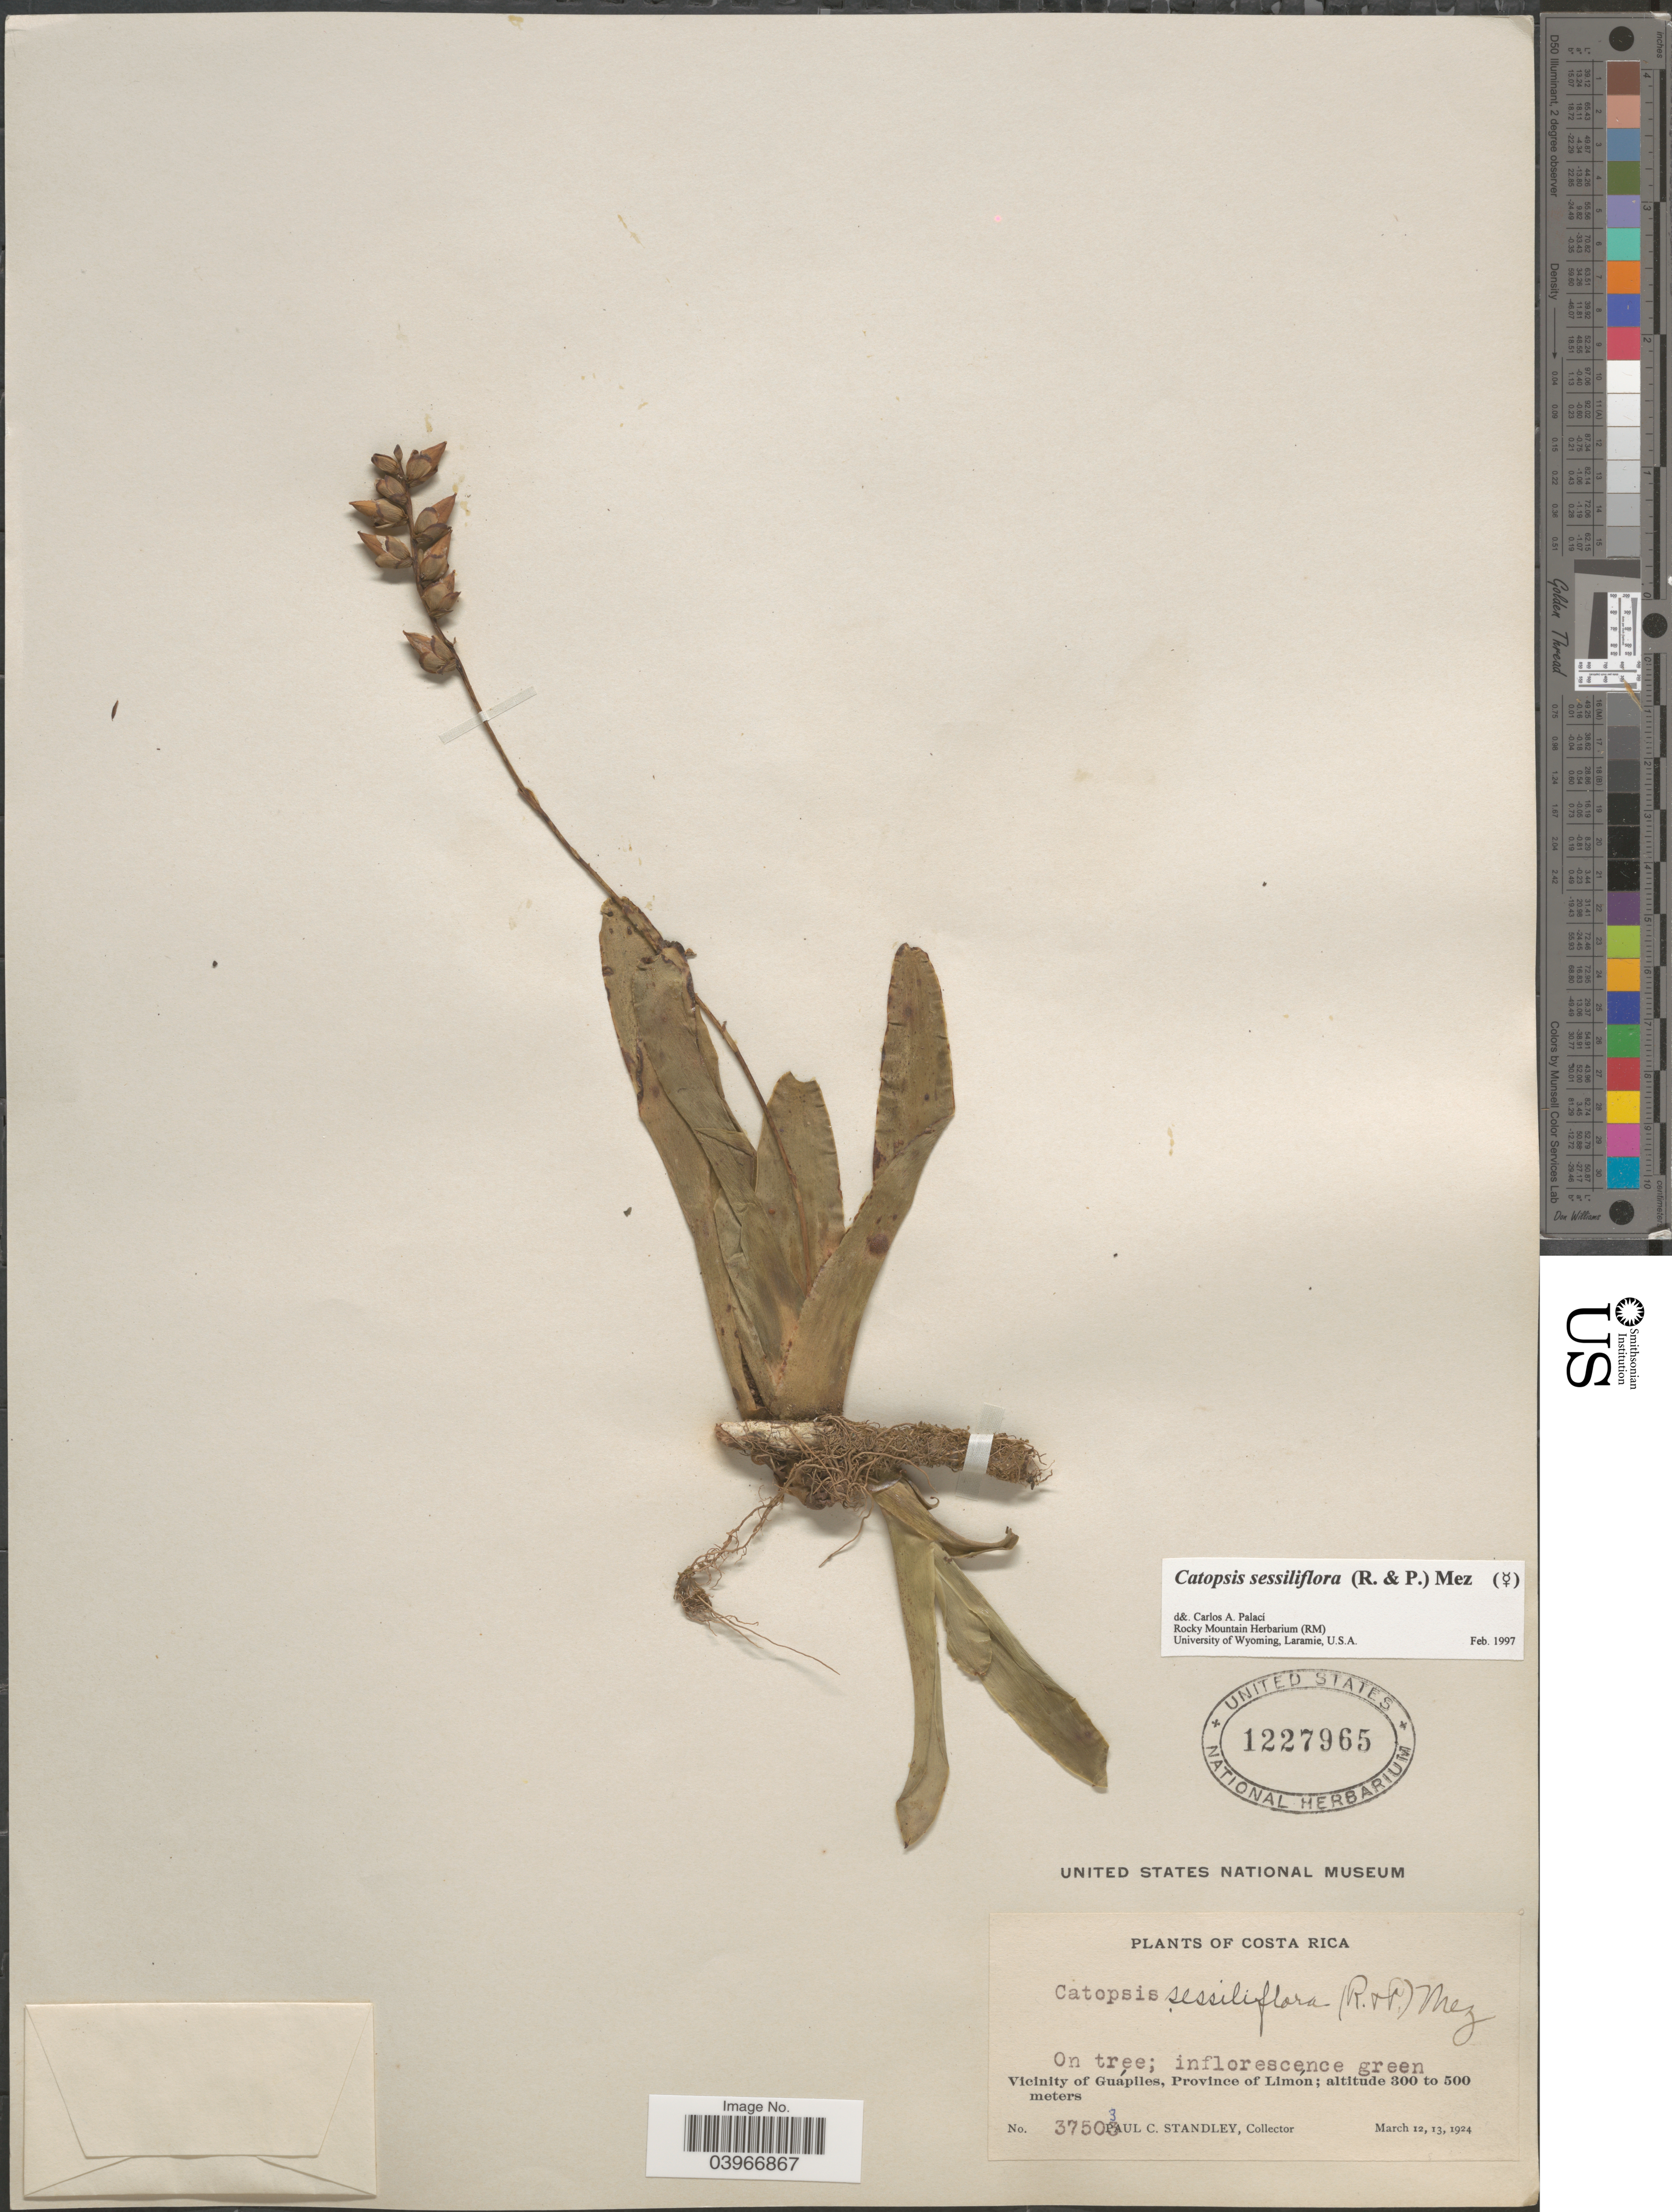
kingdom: Plantae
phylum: Tracheophyta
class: Liliopsida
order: Poales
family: Bromeliaceae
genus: Catopsis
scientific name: Catopsis sessiliflora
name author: (Ruiz & Pav.) Mez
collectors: P. C. Standley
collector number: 37503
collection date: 1924-03-12/1924-03-13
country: Costa Rica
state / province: Limón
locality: Vicinity of Guápiles.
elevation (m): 300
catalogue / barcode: US 1227965